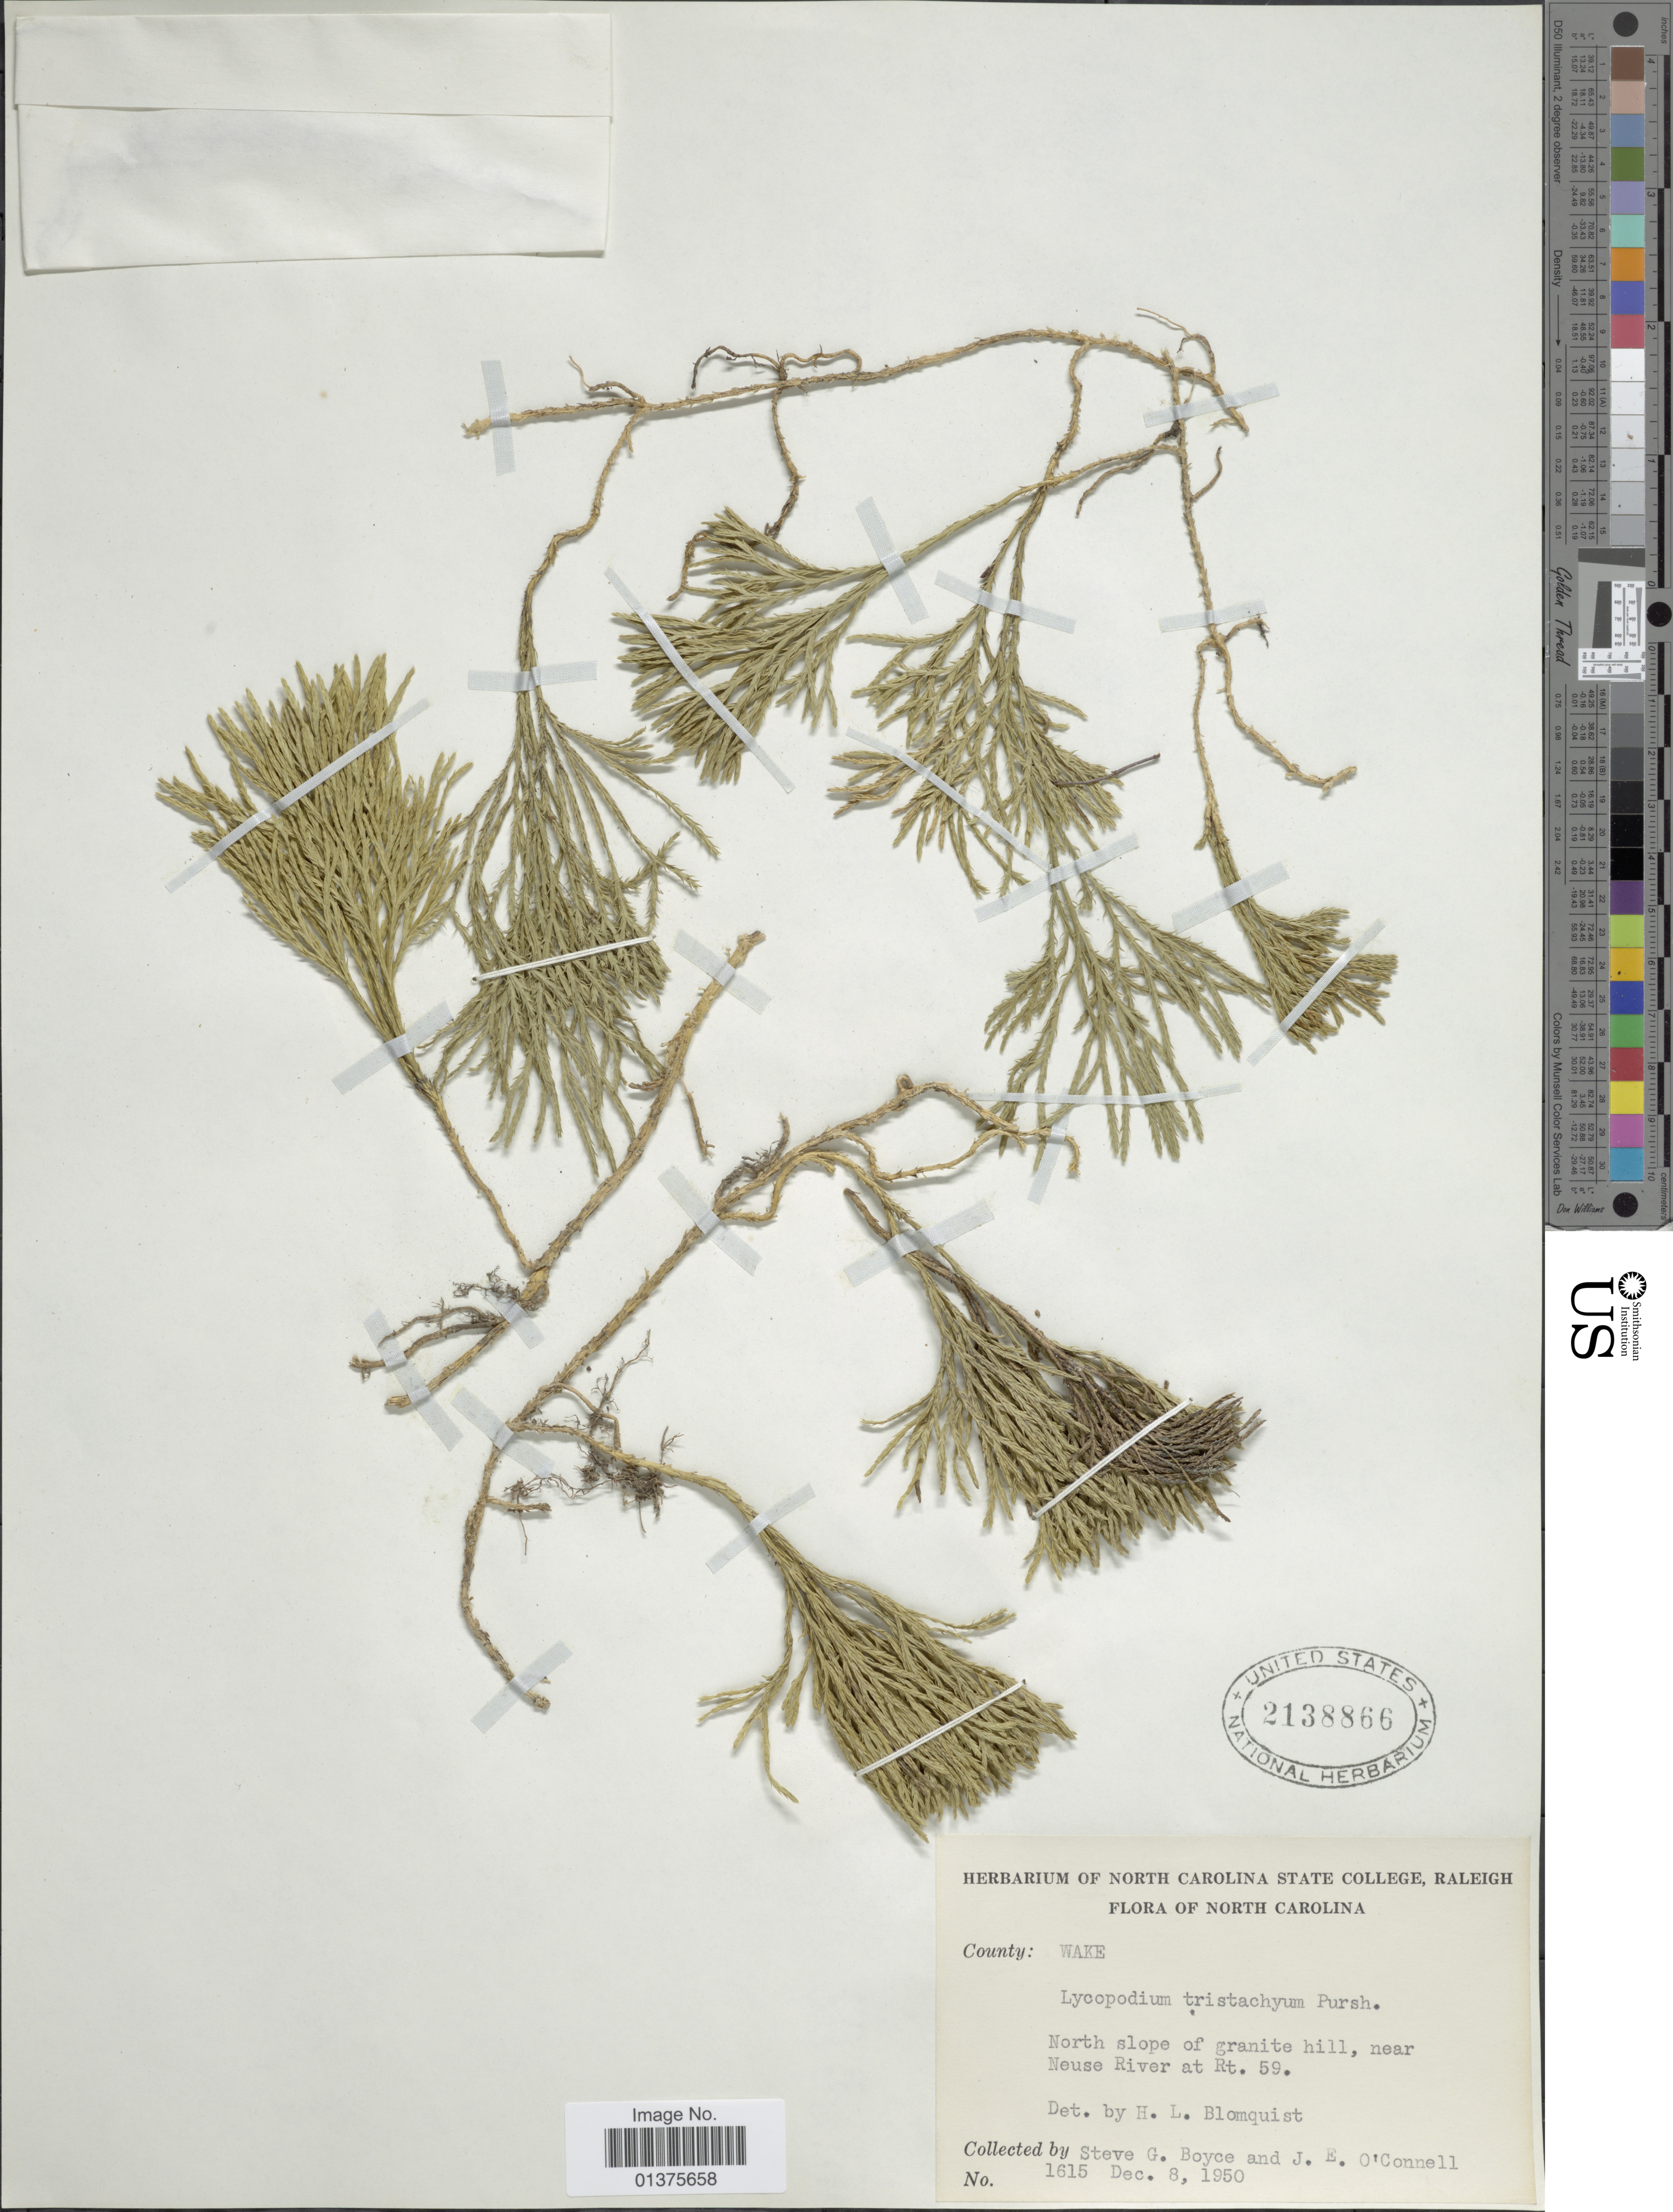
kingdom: Plantae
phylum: Tracheophyta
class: Lycopodiopsida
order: Lycopodiales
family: Lycopodiaceae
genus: Diphasiastrum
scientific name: Diphasiastrum tristachyum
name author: (Pursh) Holub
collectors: S. Boyce & J. O'Connell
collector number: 1615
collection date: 1950-12-08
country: United States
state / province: North Carolina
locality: North Slope of granite hill, near Neuse River at Rt. 59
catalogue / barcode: US 2138866